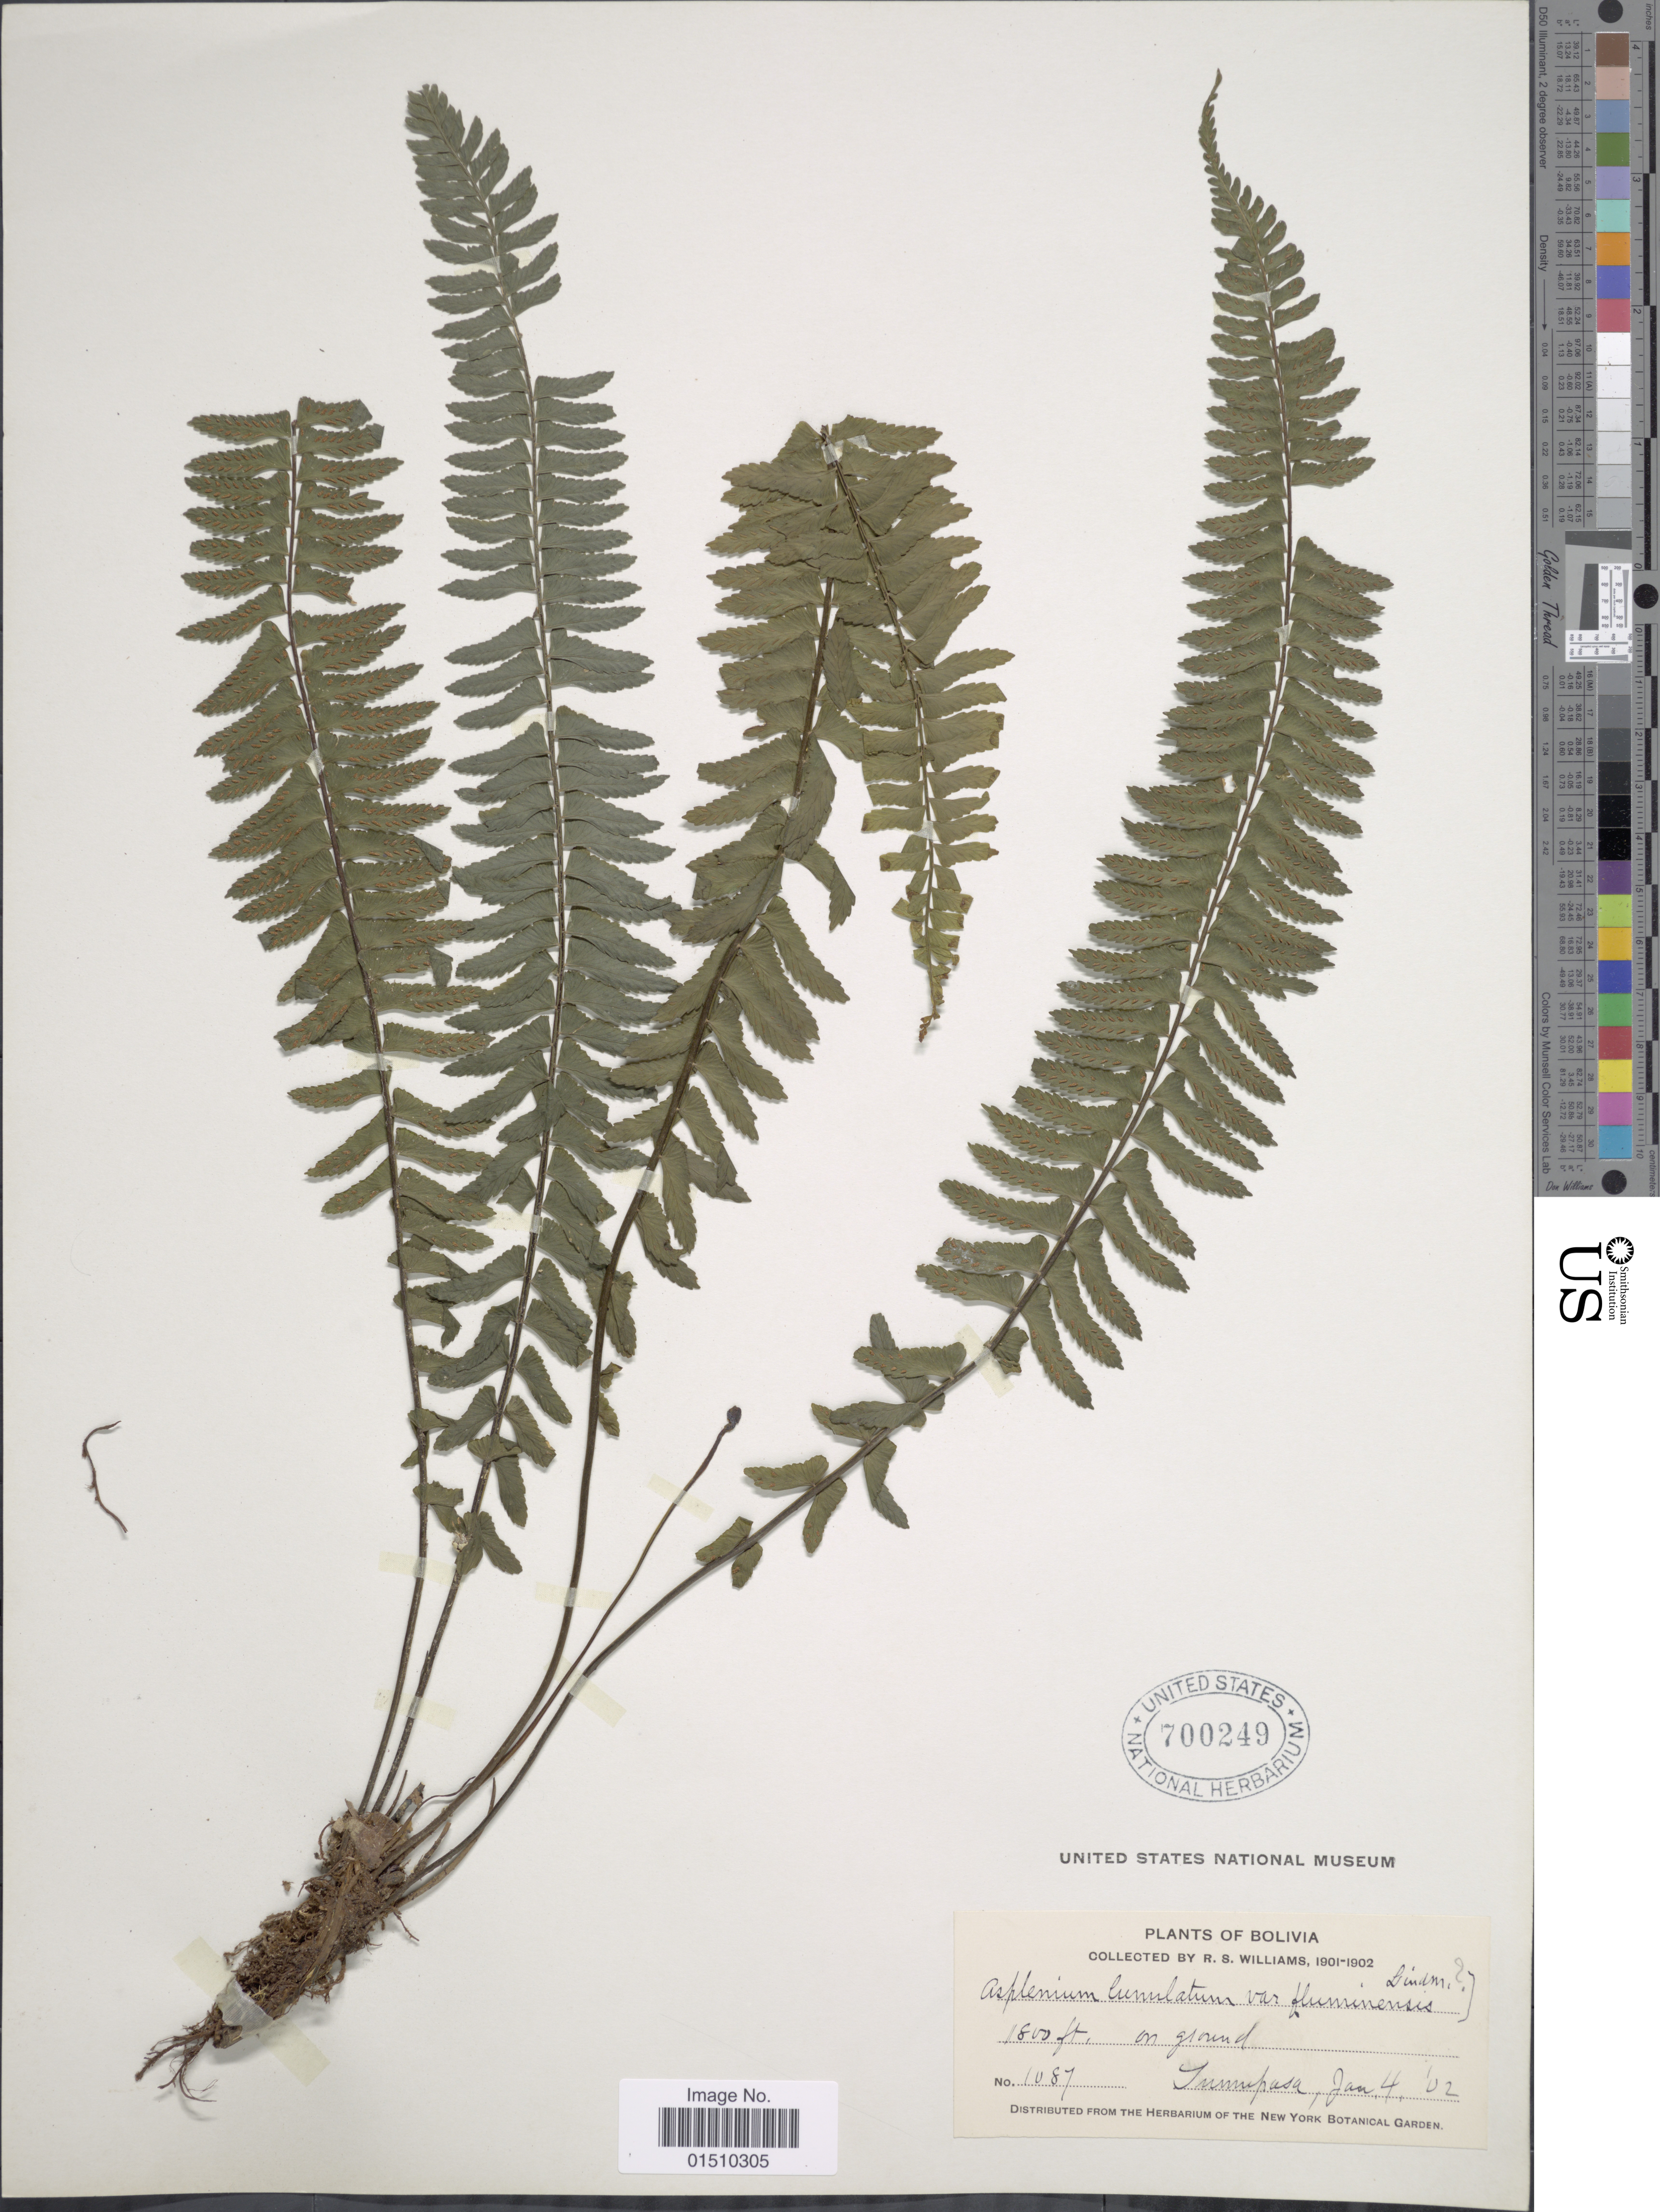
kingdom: Plantae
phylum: Tracheophyta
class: Polypodiopsida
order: Polypodiales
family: Aspleniaceae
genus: Asplenium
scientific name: Asplenium bangii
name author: Hieron.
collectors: R. S. Williams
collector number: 1087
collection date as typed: Jan. 4, '02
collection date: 1902-01-04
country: Bolivia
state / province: La Paz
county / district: Iturralde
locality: Tumupasa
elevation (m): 549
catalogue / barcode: US 700249